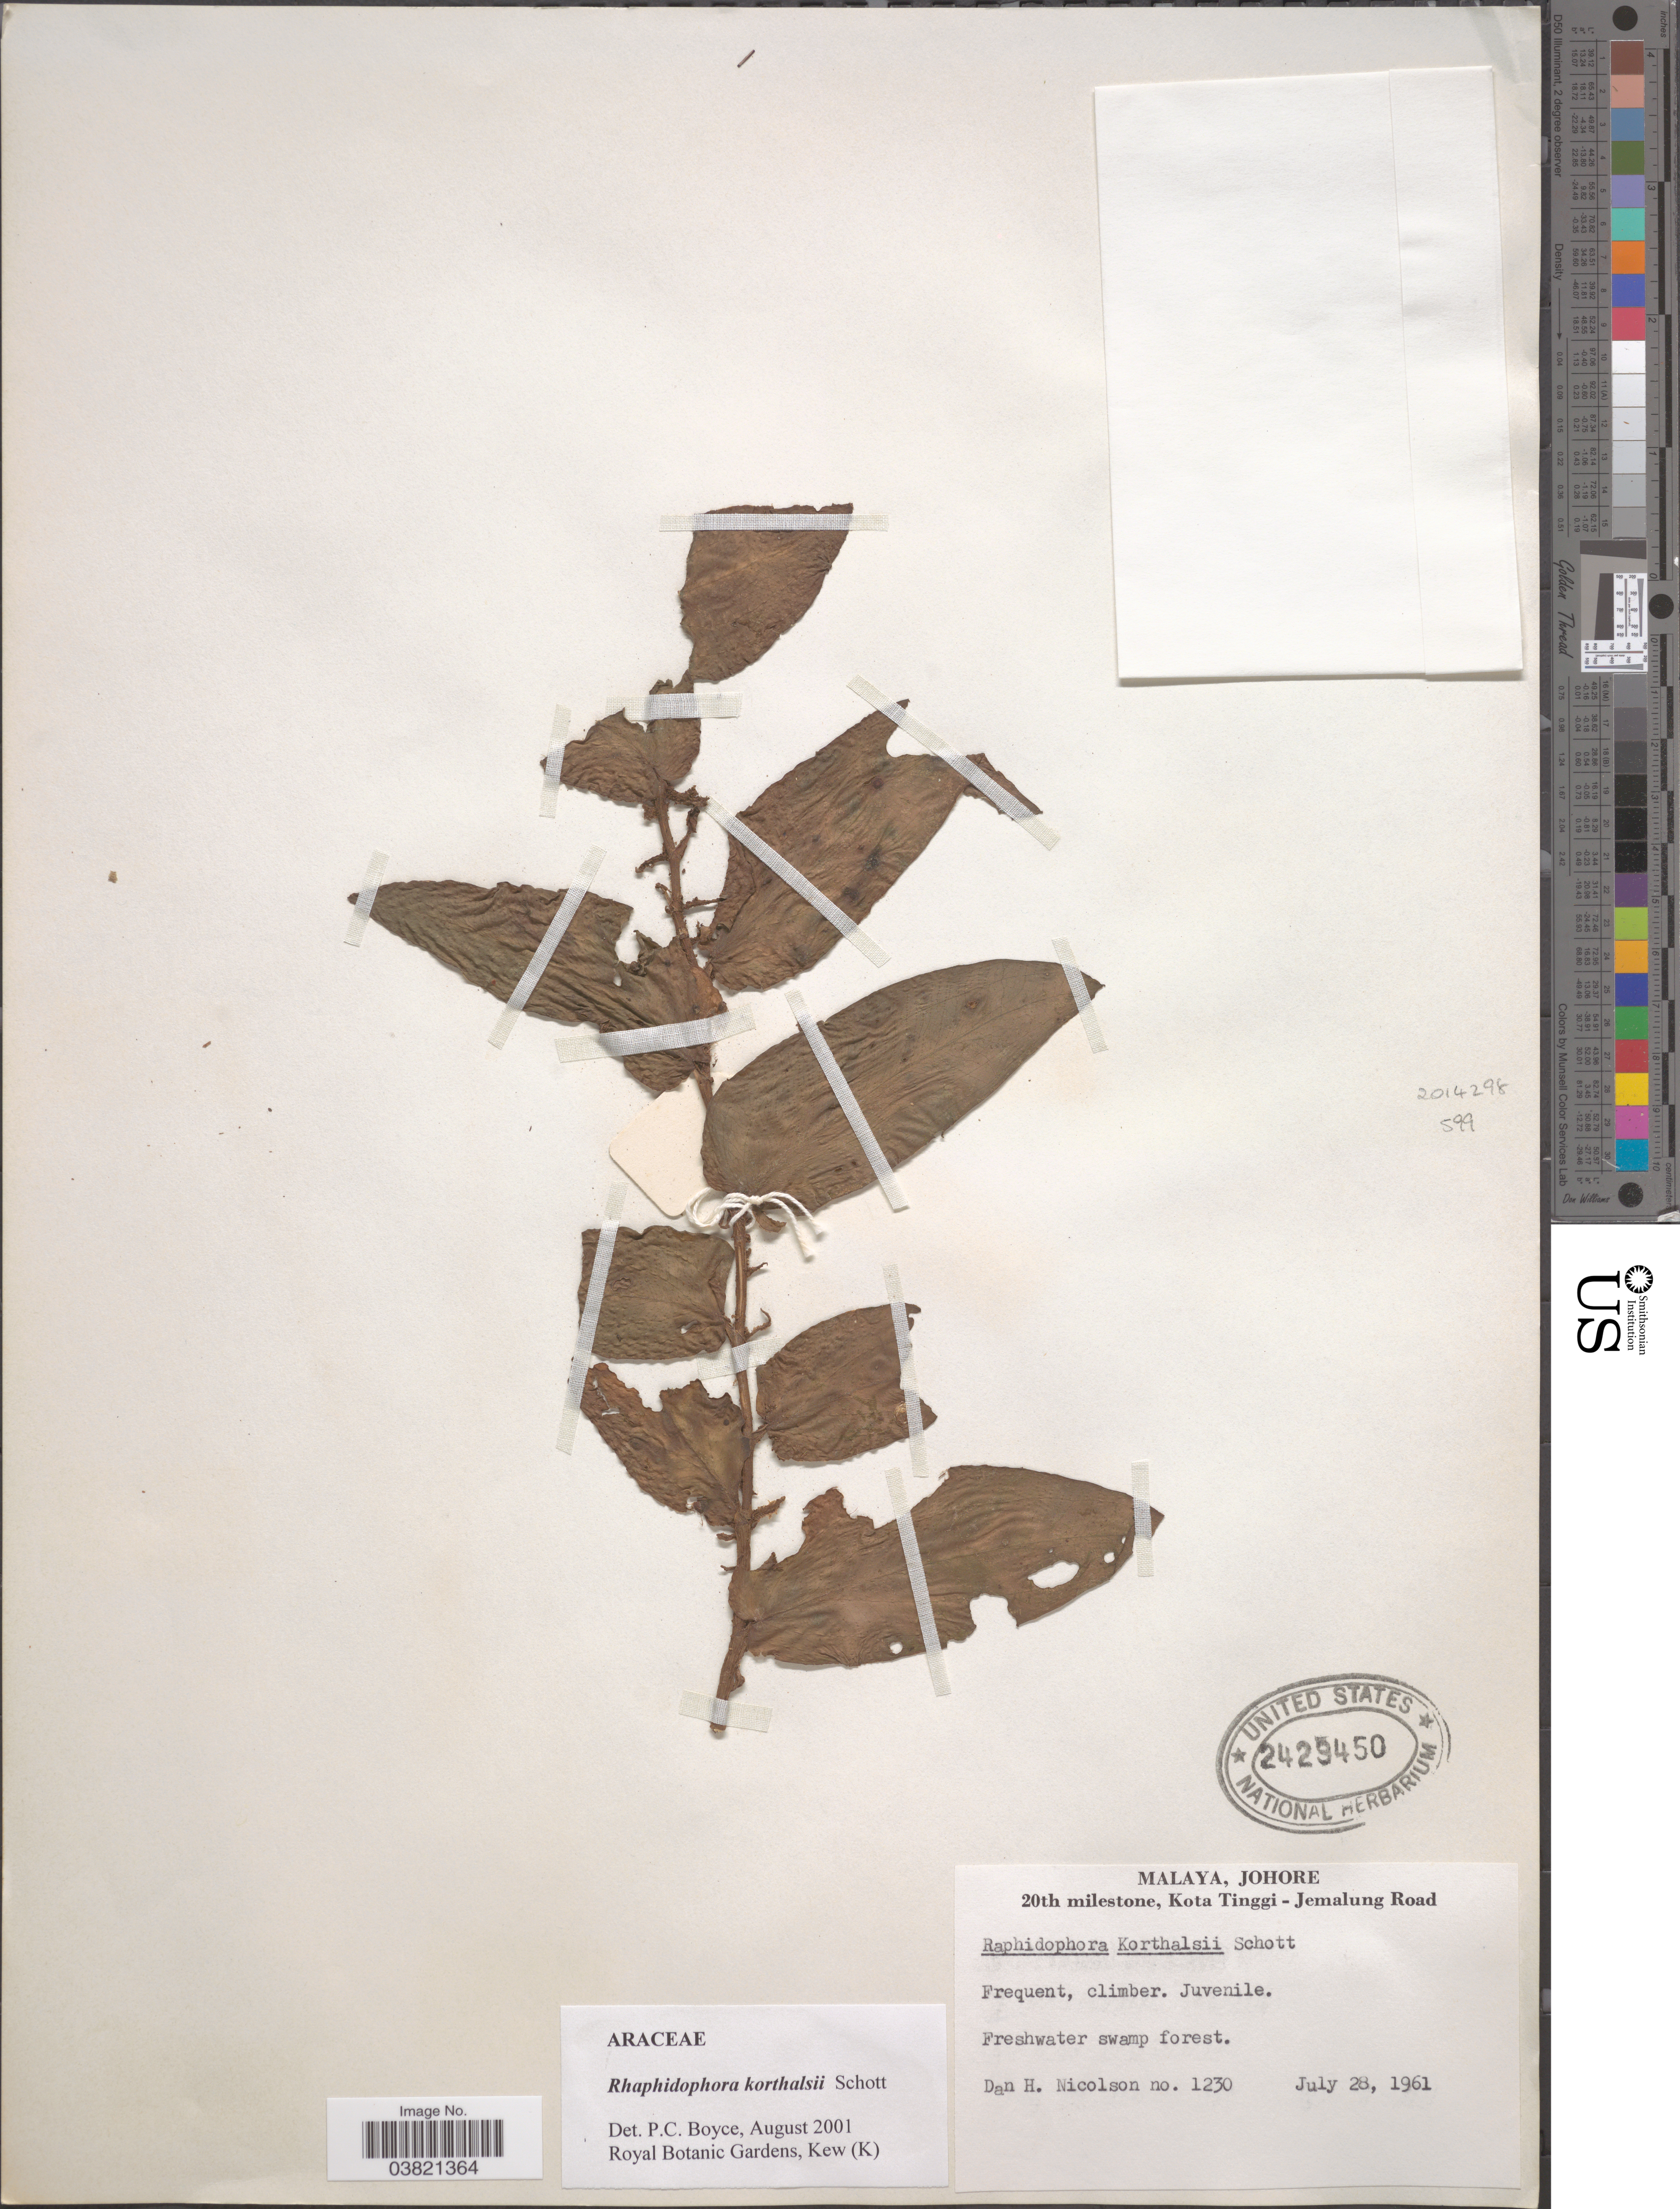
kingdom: Plantae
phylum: Tracheophyta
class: Liliopsida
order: Alismatales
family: Araceae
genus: Rhaphidophora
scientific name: Rhaphidophora korthalsii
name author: Schott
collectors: D. H. Nicolson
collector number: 1230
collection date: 1961-07-28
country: Malaysia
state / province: Johor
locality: Malaya, Johore. 20th milestone, Kota Tinggi - Jemalung Road.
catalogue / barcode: US 2429450